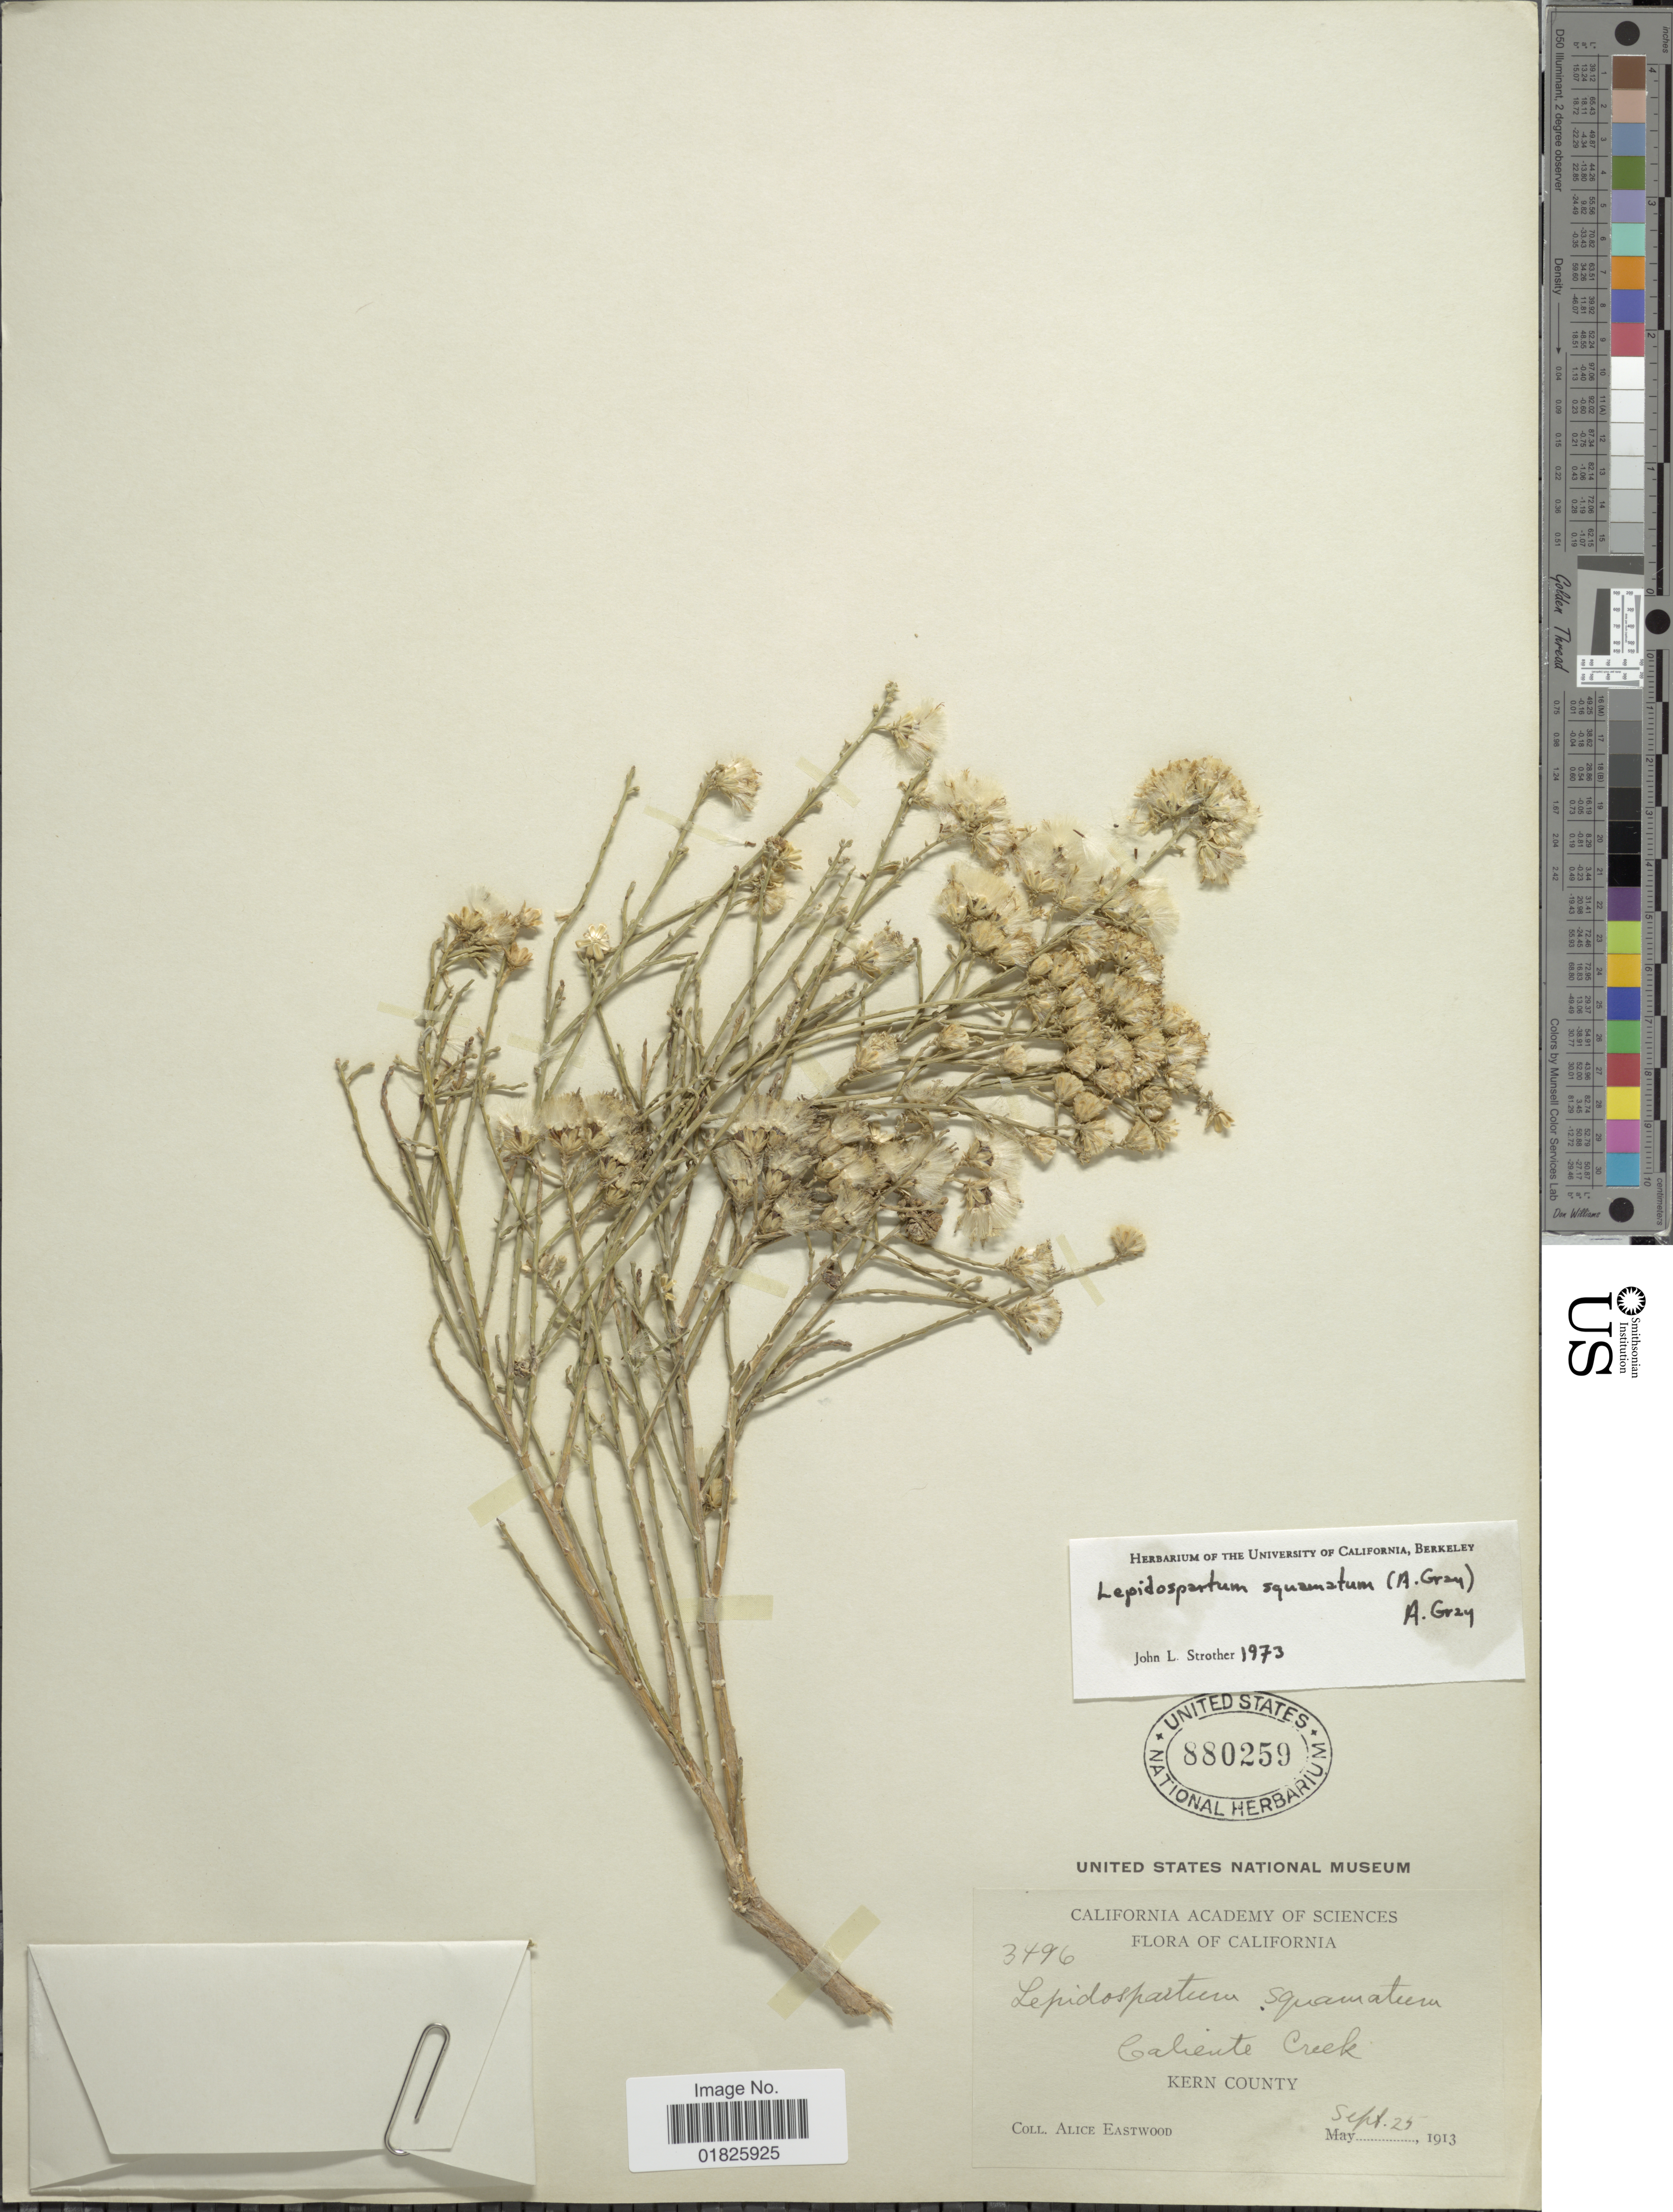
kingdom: Plantae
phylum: Tracheophyta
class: Magnoliopsida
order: Asterales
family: Asteraceae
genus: Lepidospartum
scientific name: Lepidospartum squamatum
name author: A. Gray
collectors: A. Eastwood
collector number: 3496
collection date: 1913-09-25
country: United States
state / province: California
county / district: Kern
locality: Caliente Creek, Kern County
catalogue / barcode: US 880259